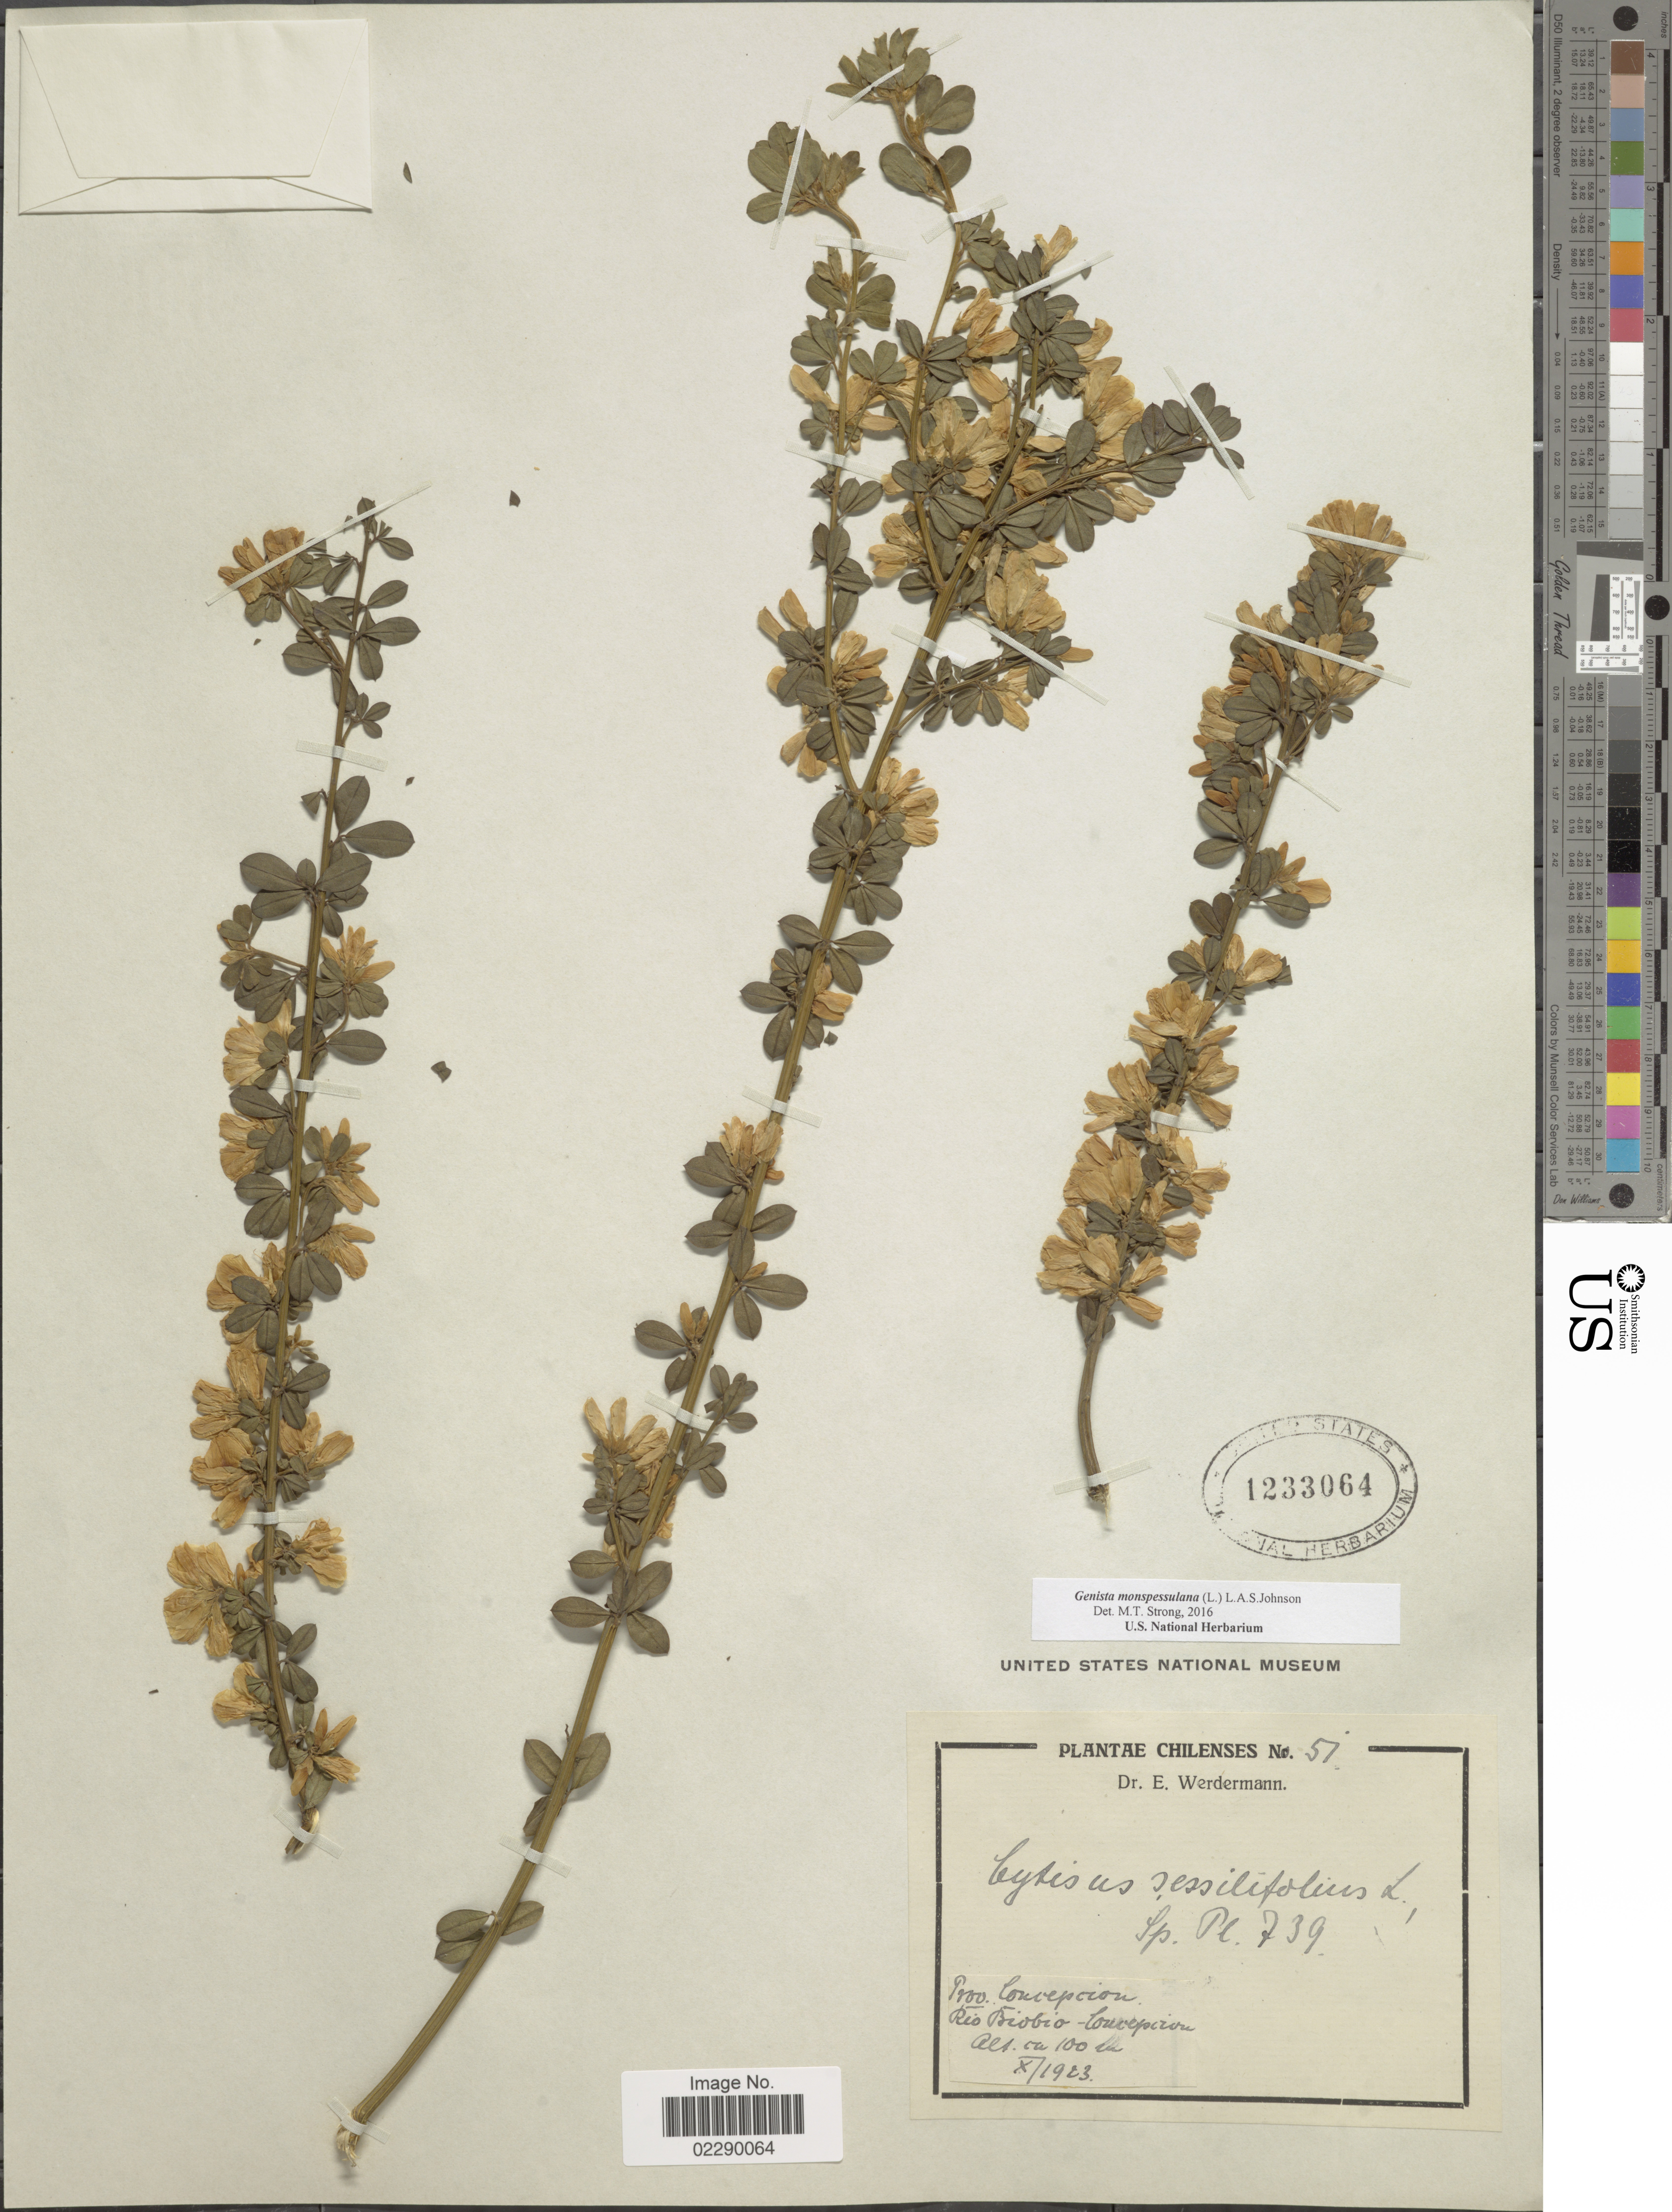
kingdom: Plantae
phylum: Tracheophyta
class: Magnoliopsida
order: Fabales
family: Fabaceae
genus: Genista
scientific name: Genista monspessulana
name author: (L.) L.A.S. Johnson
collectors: E. Werdermann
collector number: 51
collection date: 1923-10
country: Chile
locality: Chilenses. Prov. Concepcion. Rio Biobio-Concepcion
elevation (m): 100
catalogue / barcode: US 1233064